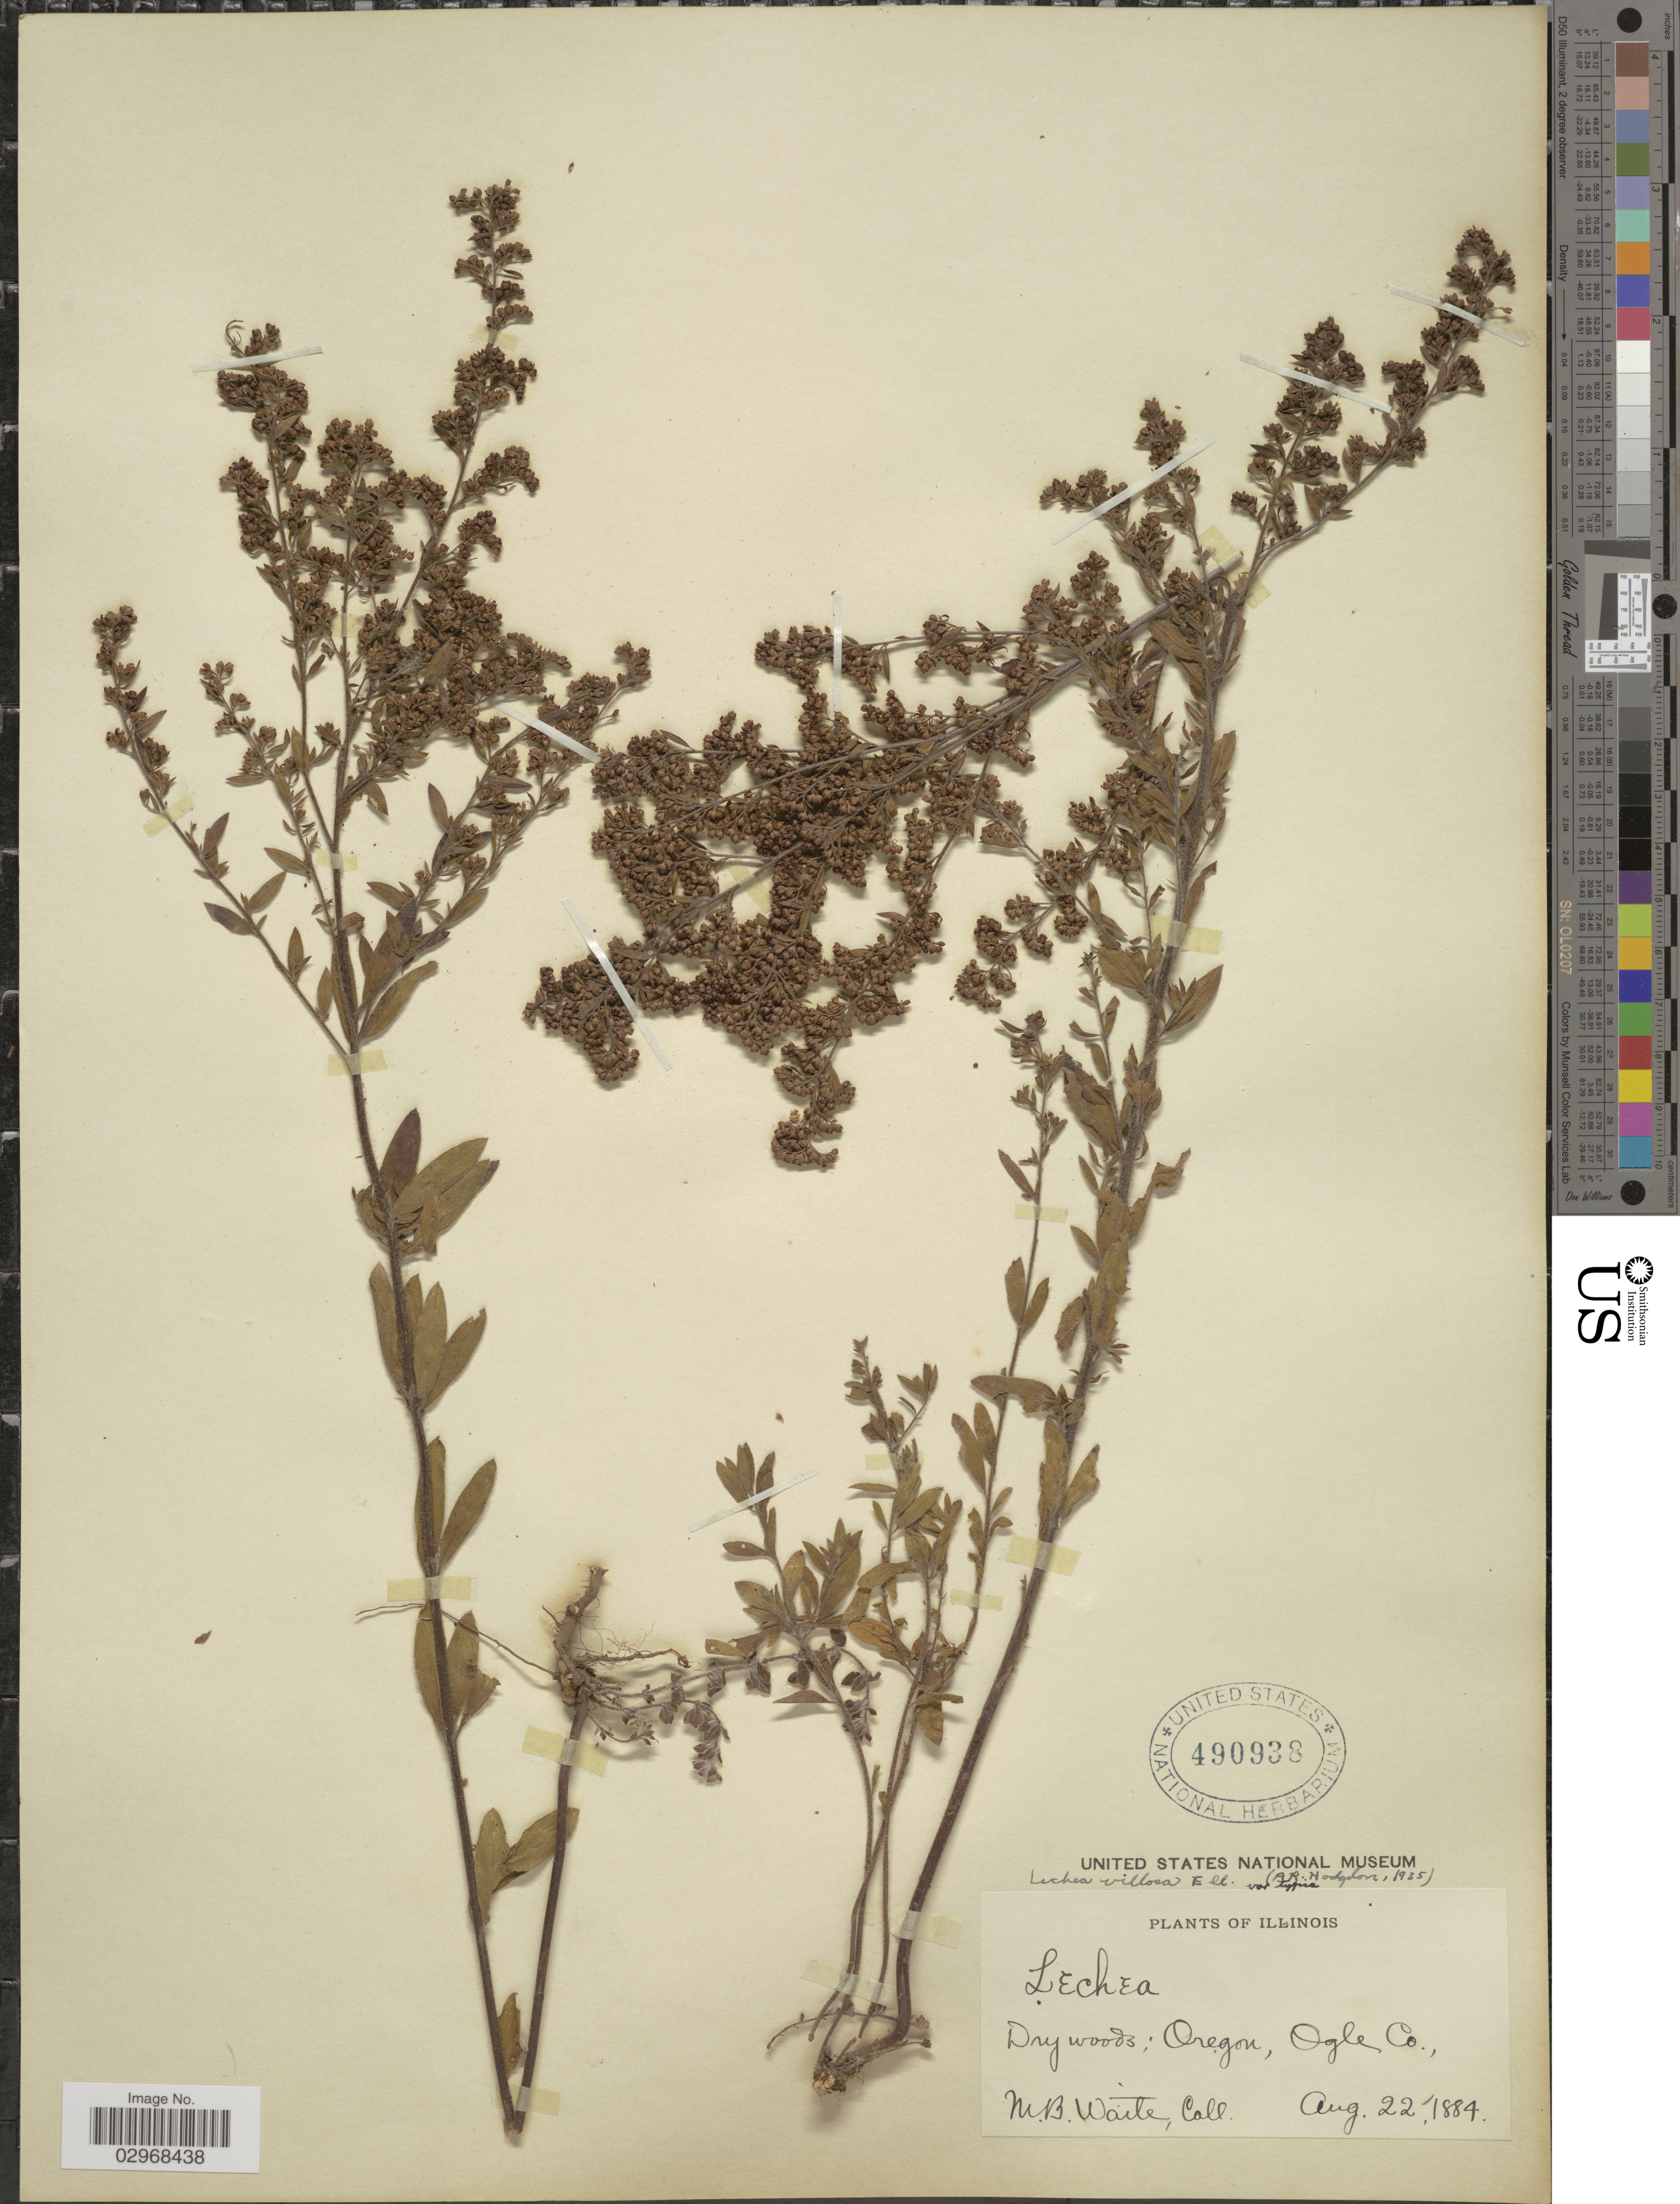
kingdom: Plantae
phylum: Tracheophyta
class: Magnoliopsida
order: Malvales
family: Cistaceae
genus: Lechea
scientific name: Lechea villosa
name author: Elliott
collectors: M. B. Waite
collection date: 1884-08-22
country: United States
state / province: Oregon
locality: Ogle Co.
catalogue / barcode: US 490938